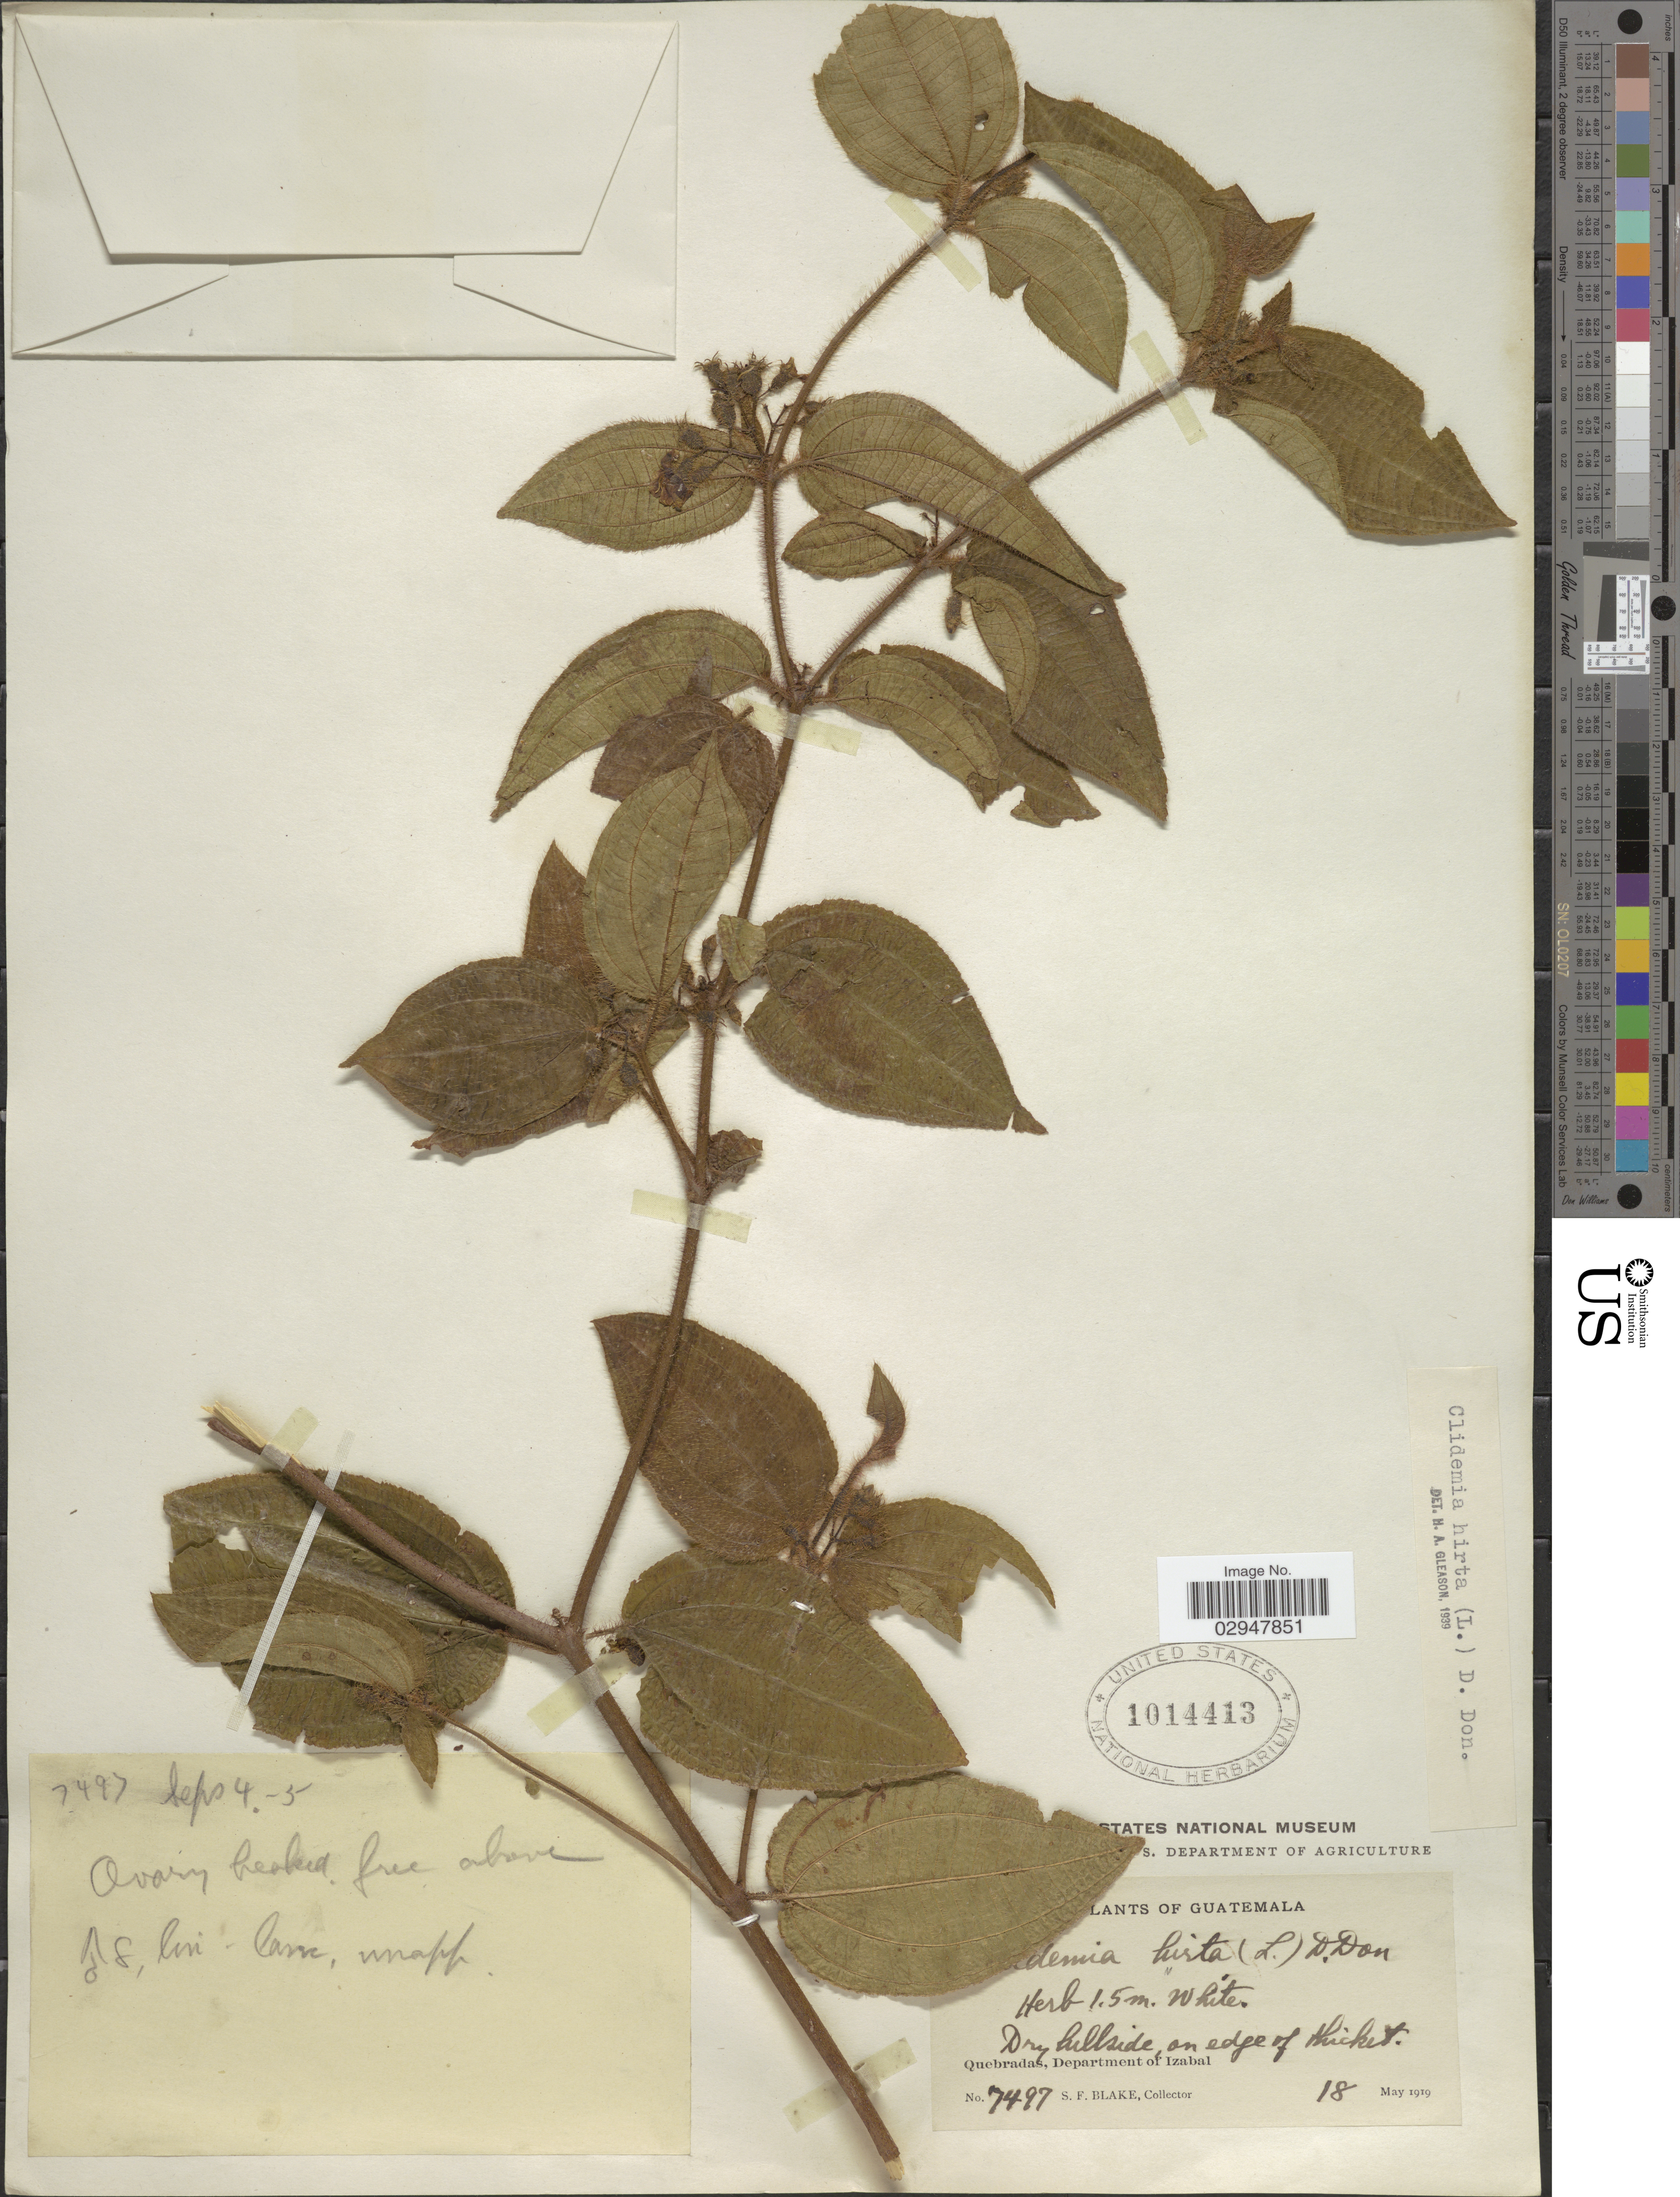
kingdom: Plantae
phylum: Tracheophyta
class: Magnoliopsida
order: Myrtales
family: Melastomataceae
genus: Miconia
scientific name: Miconia hirta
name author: Cogn.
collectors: S. Blake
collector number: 7497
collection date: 1919-05-18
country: Guatemala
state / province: Izabal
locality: Quebradas, Department of Izabal.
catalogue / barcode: US 1014413